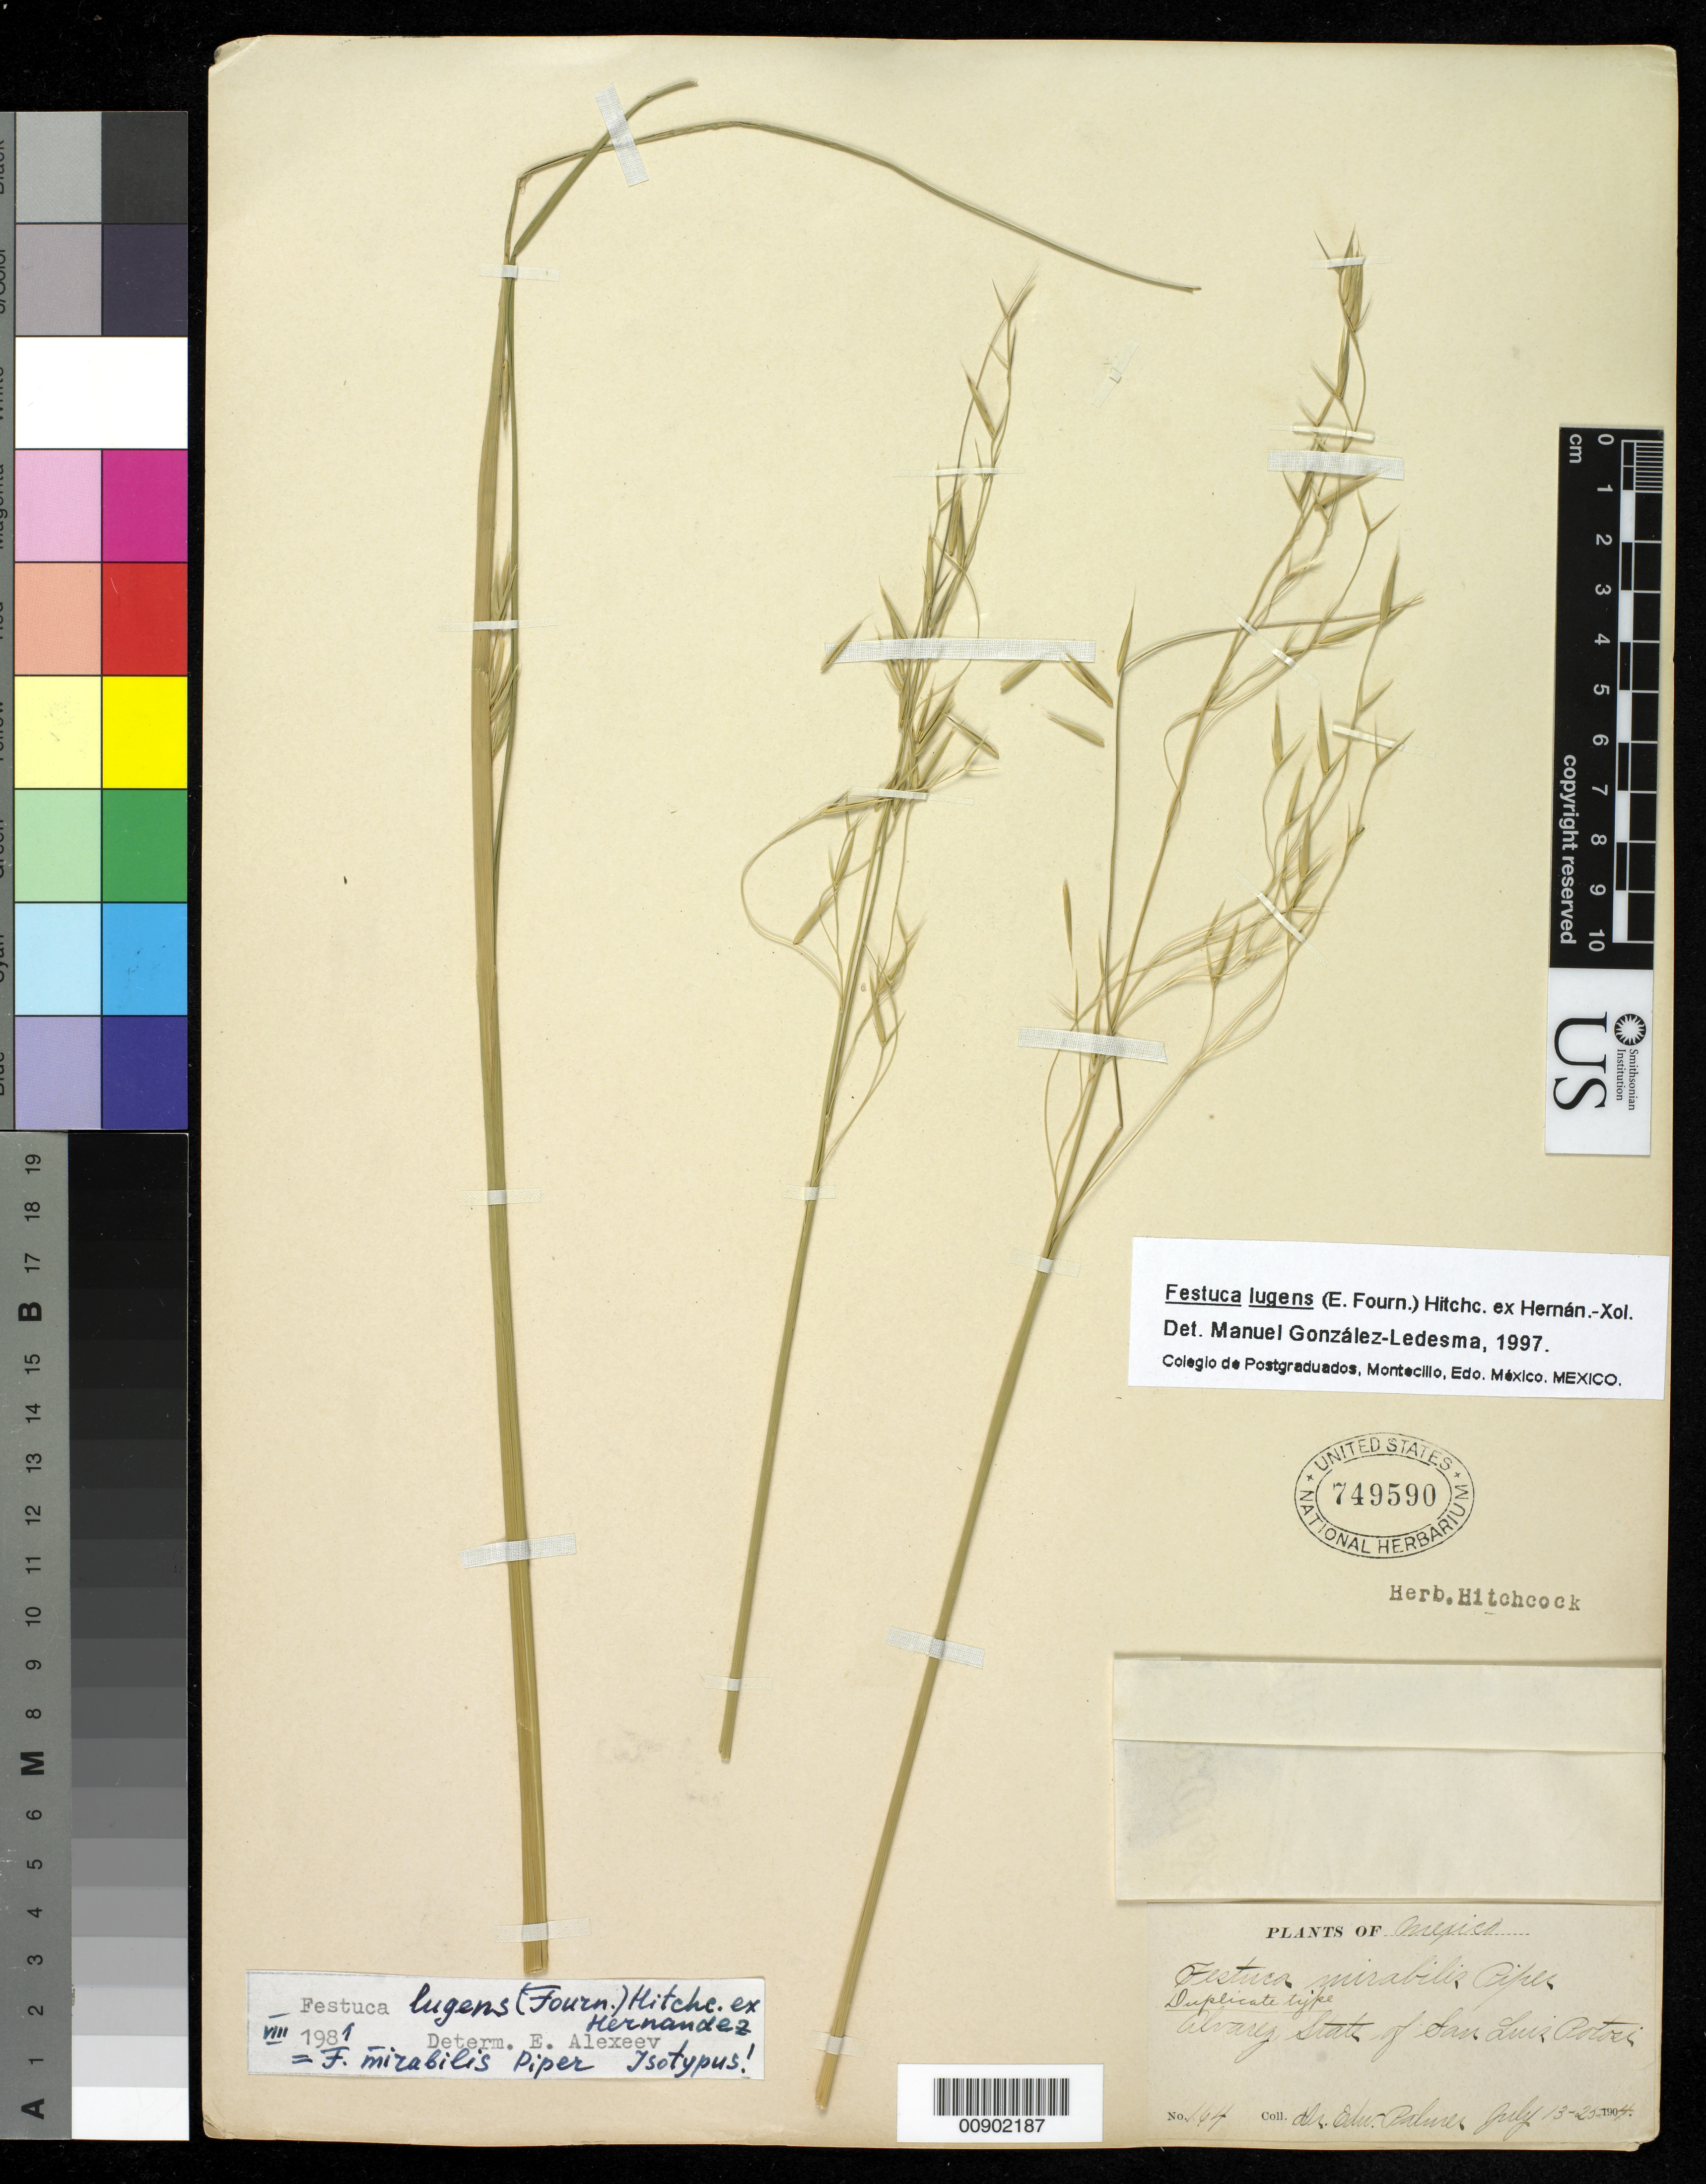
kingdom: Plantae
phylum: Tracheophyta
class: Liliopsida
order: Poales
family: Poaceae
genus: Festuca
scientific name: Festuca mirabilis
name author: Piper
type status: Isotype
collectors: E. Palmer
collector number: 164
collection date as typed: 13 Jul 1904 to 25 Jul 1904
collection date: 1904-07-13/1904-07-25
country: Mexico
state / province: San Luis Potosí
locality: Alvarez.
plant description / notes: Collection date on holotype and other isotypes is "July 13-23, 1904".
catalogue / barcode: US 749590